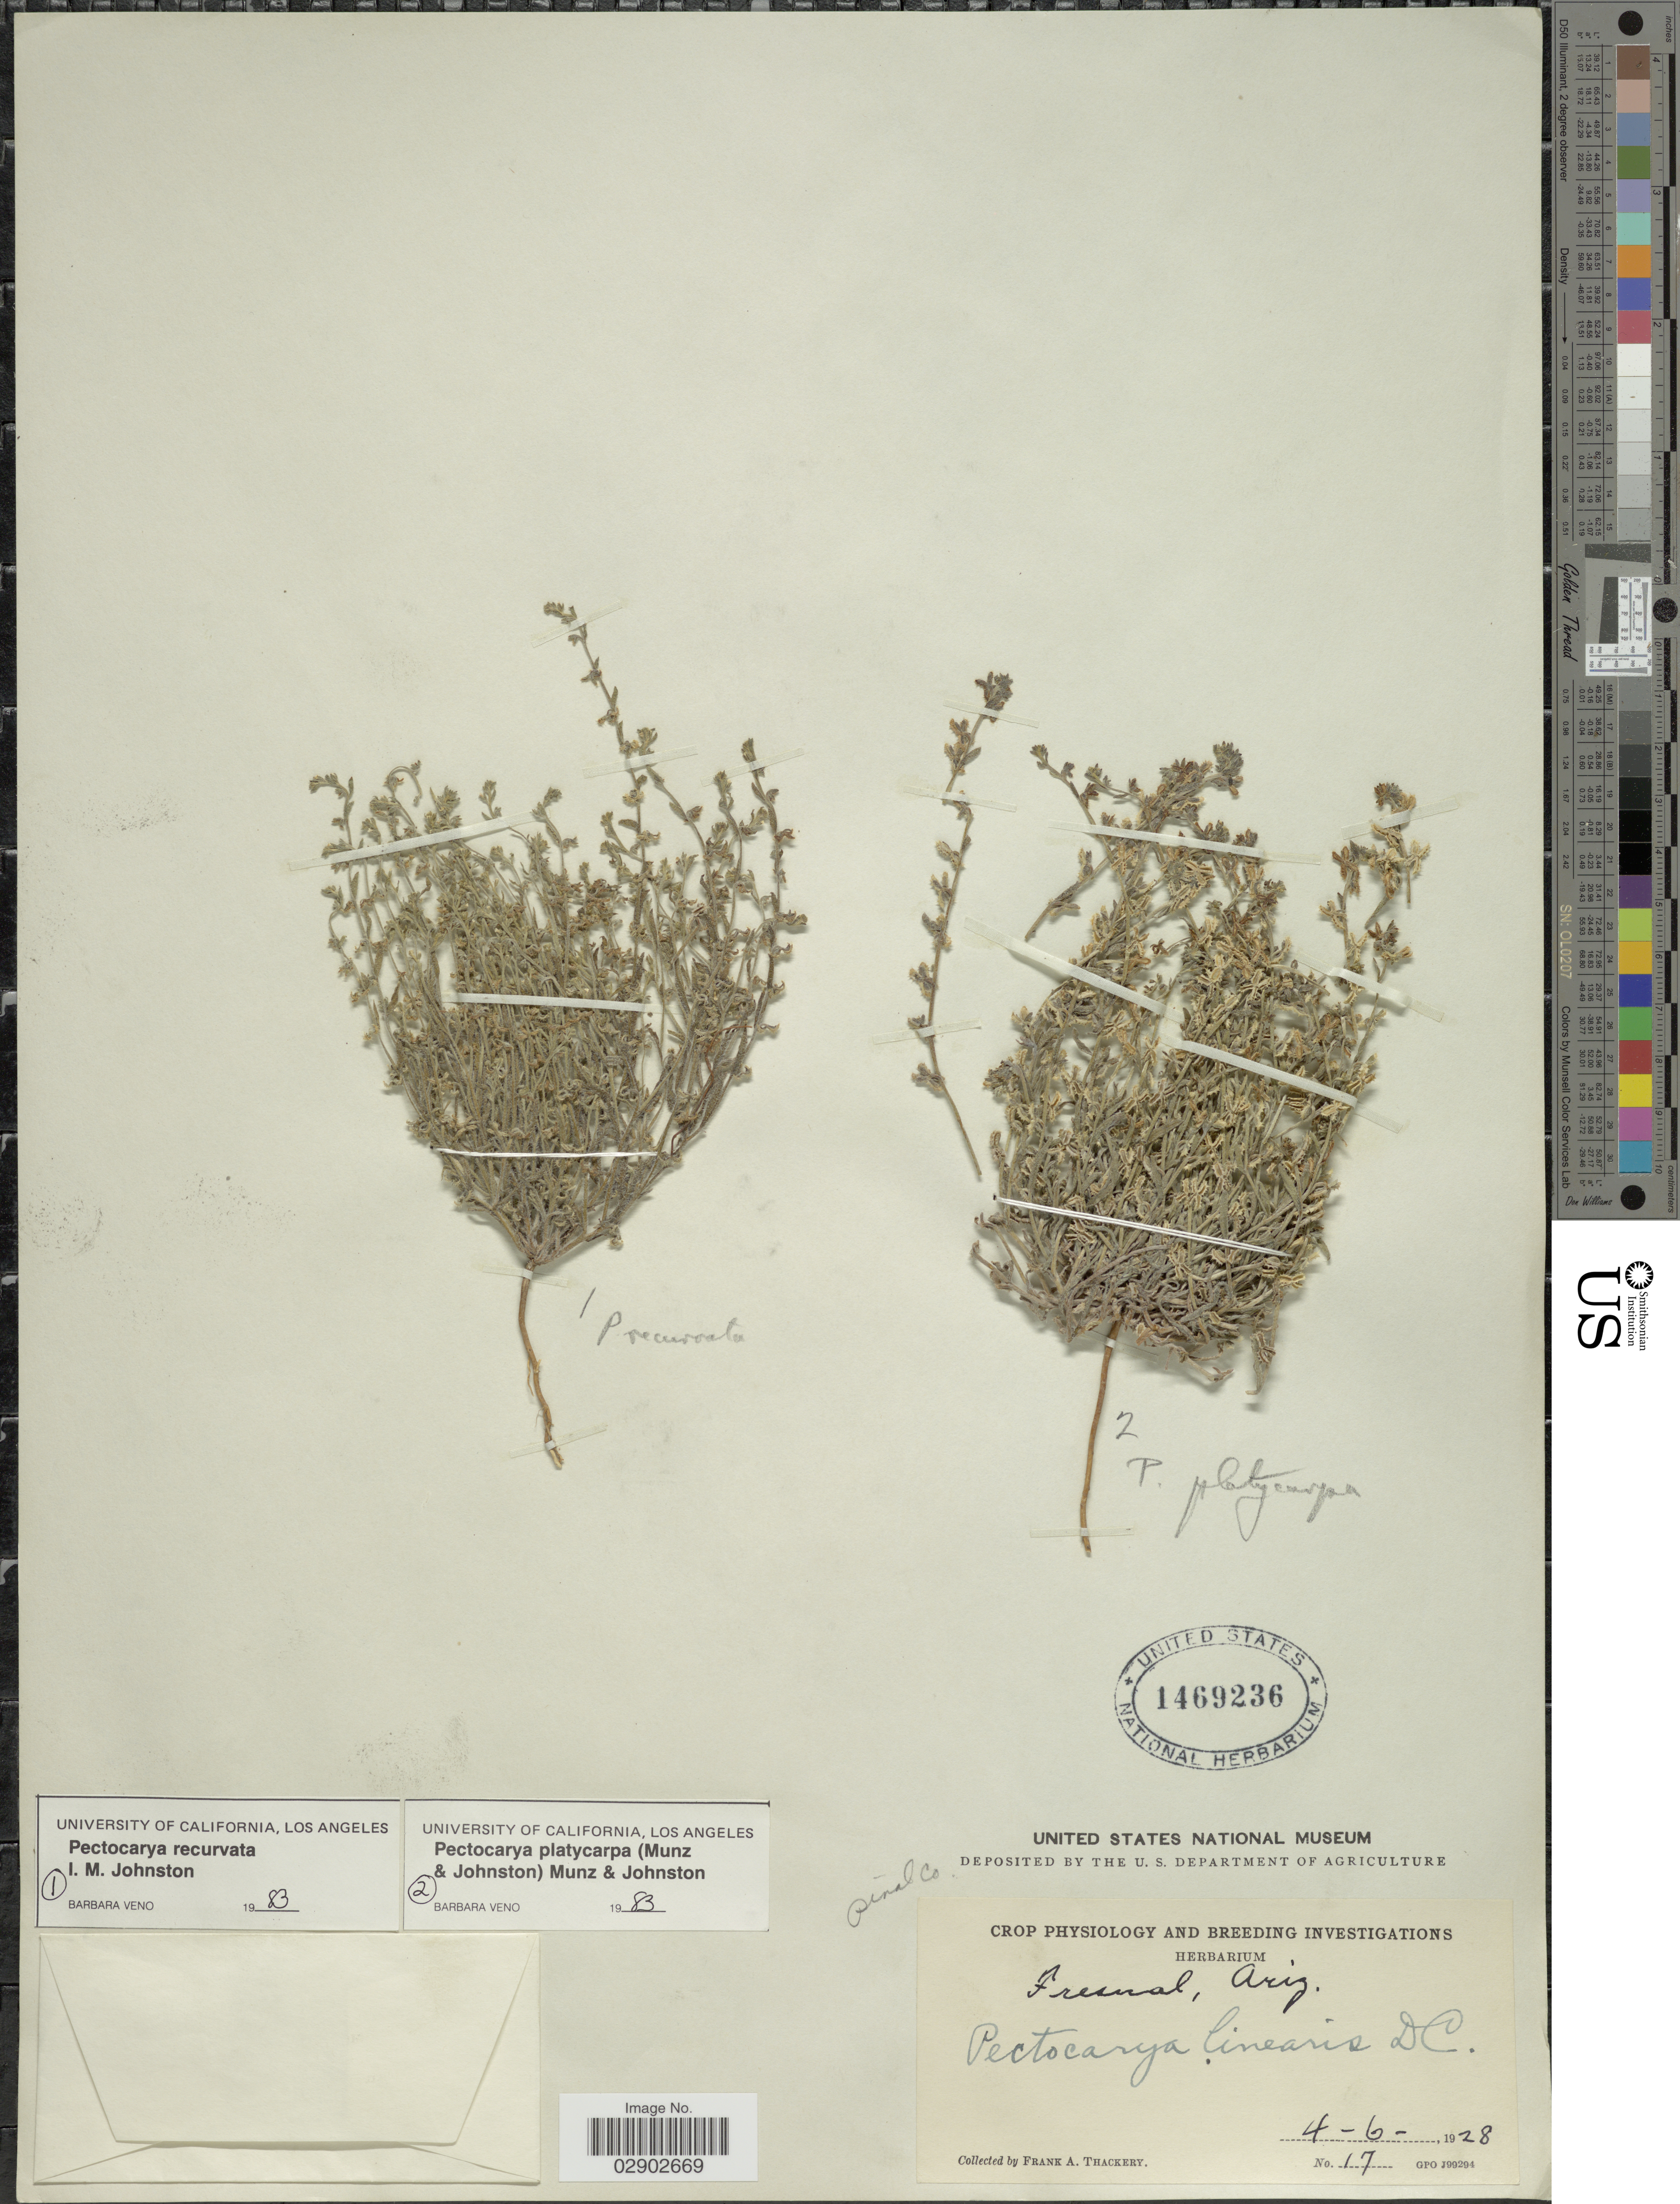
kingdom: Plantae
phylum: Tracheophyta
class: Magnoliopsida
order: Boraginales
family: Boraginaceae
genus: Pectocarya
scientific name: Pectocarya recurvata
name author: I.M. Johnst.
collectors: F. Thackery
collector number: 17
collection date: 1928-06-04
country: United States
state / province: Arizona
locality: Pinal Co., Fresnal.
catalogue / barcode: US 1469236